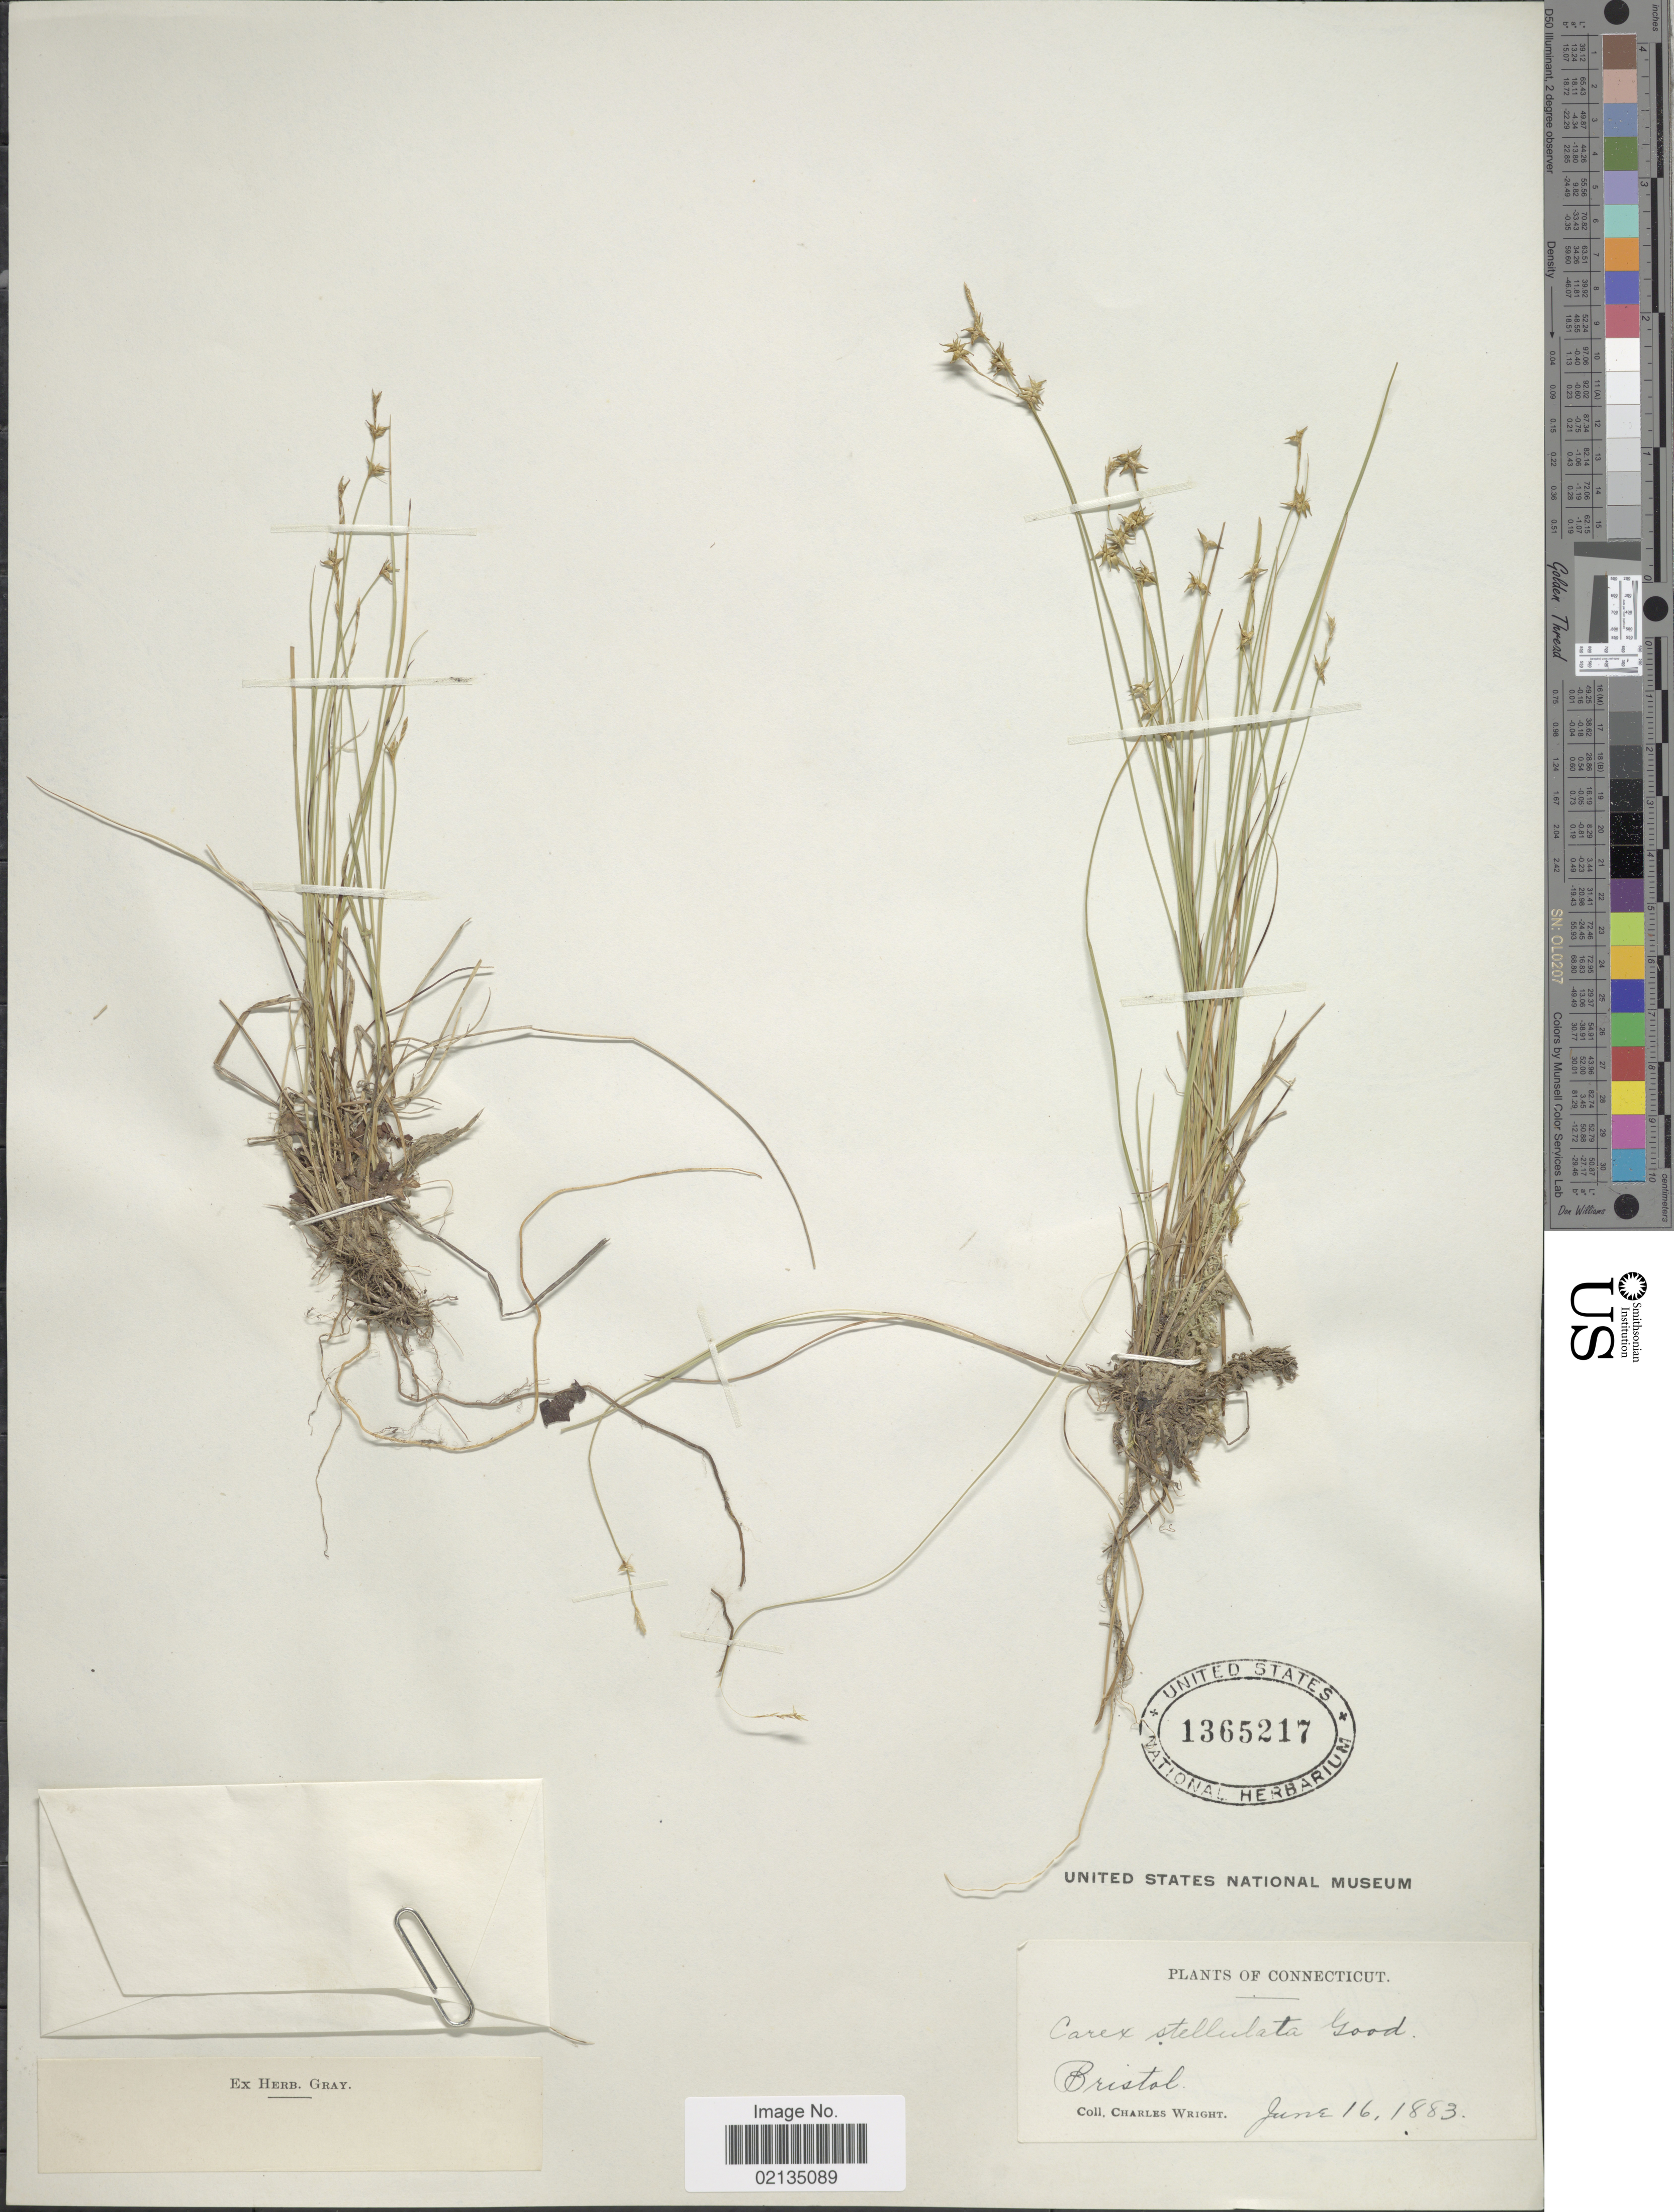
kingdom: Plantae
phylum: Tracheophyta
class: Liliopsida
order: Poales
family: Cyperaceae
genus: Carex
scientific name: Carex echinata subsp. echinata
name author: Murray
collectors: C. Wright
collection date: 1883-06-16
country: United States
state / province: Connecticut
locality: Bristol.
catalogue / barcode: US 1365217